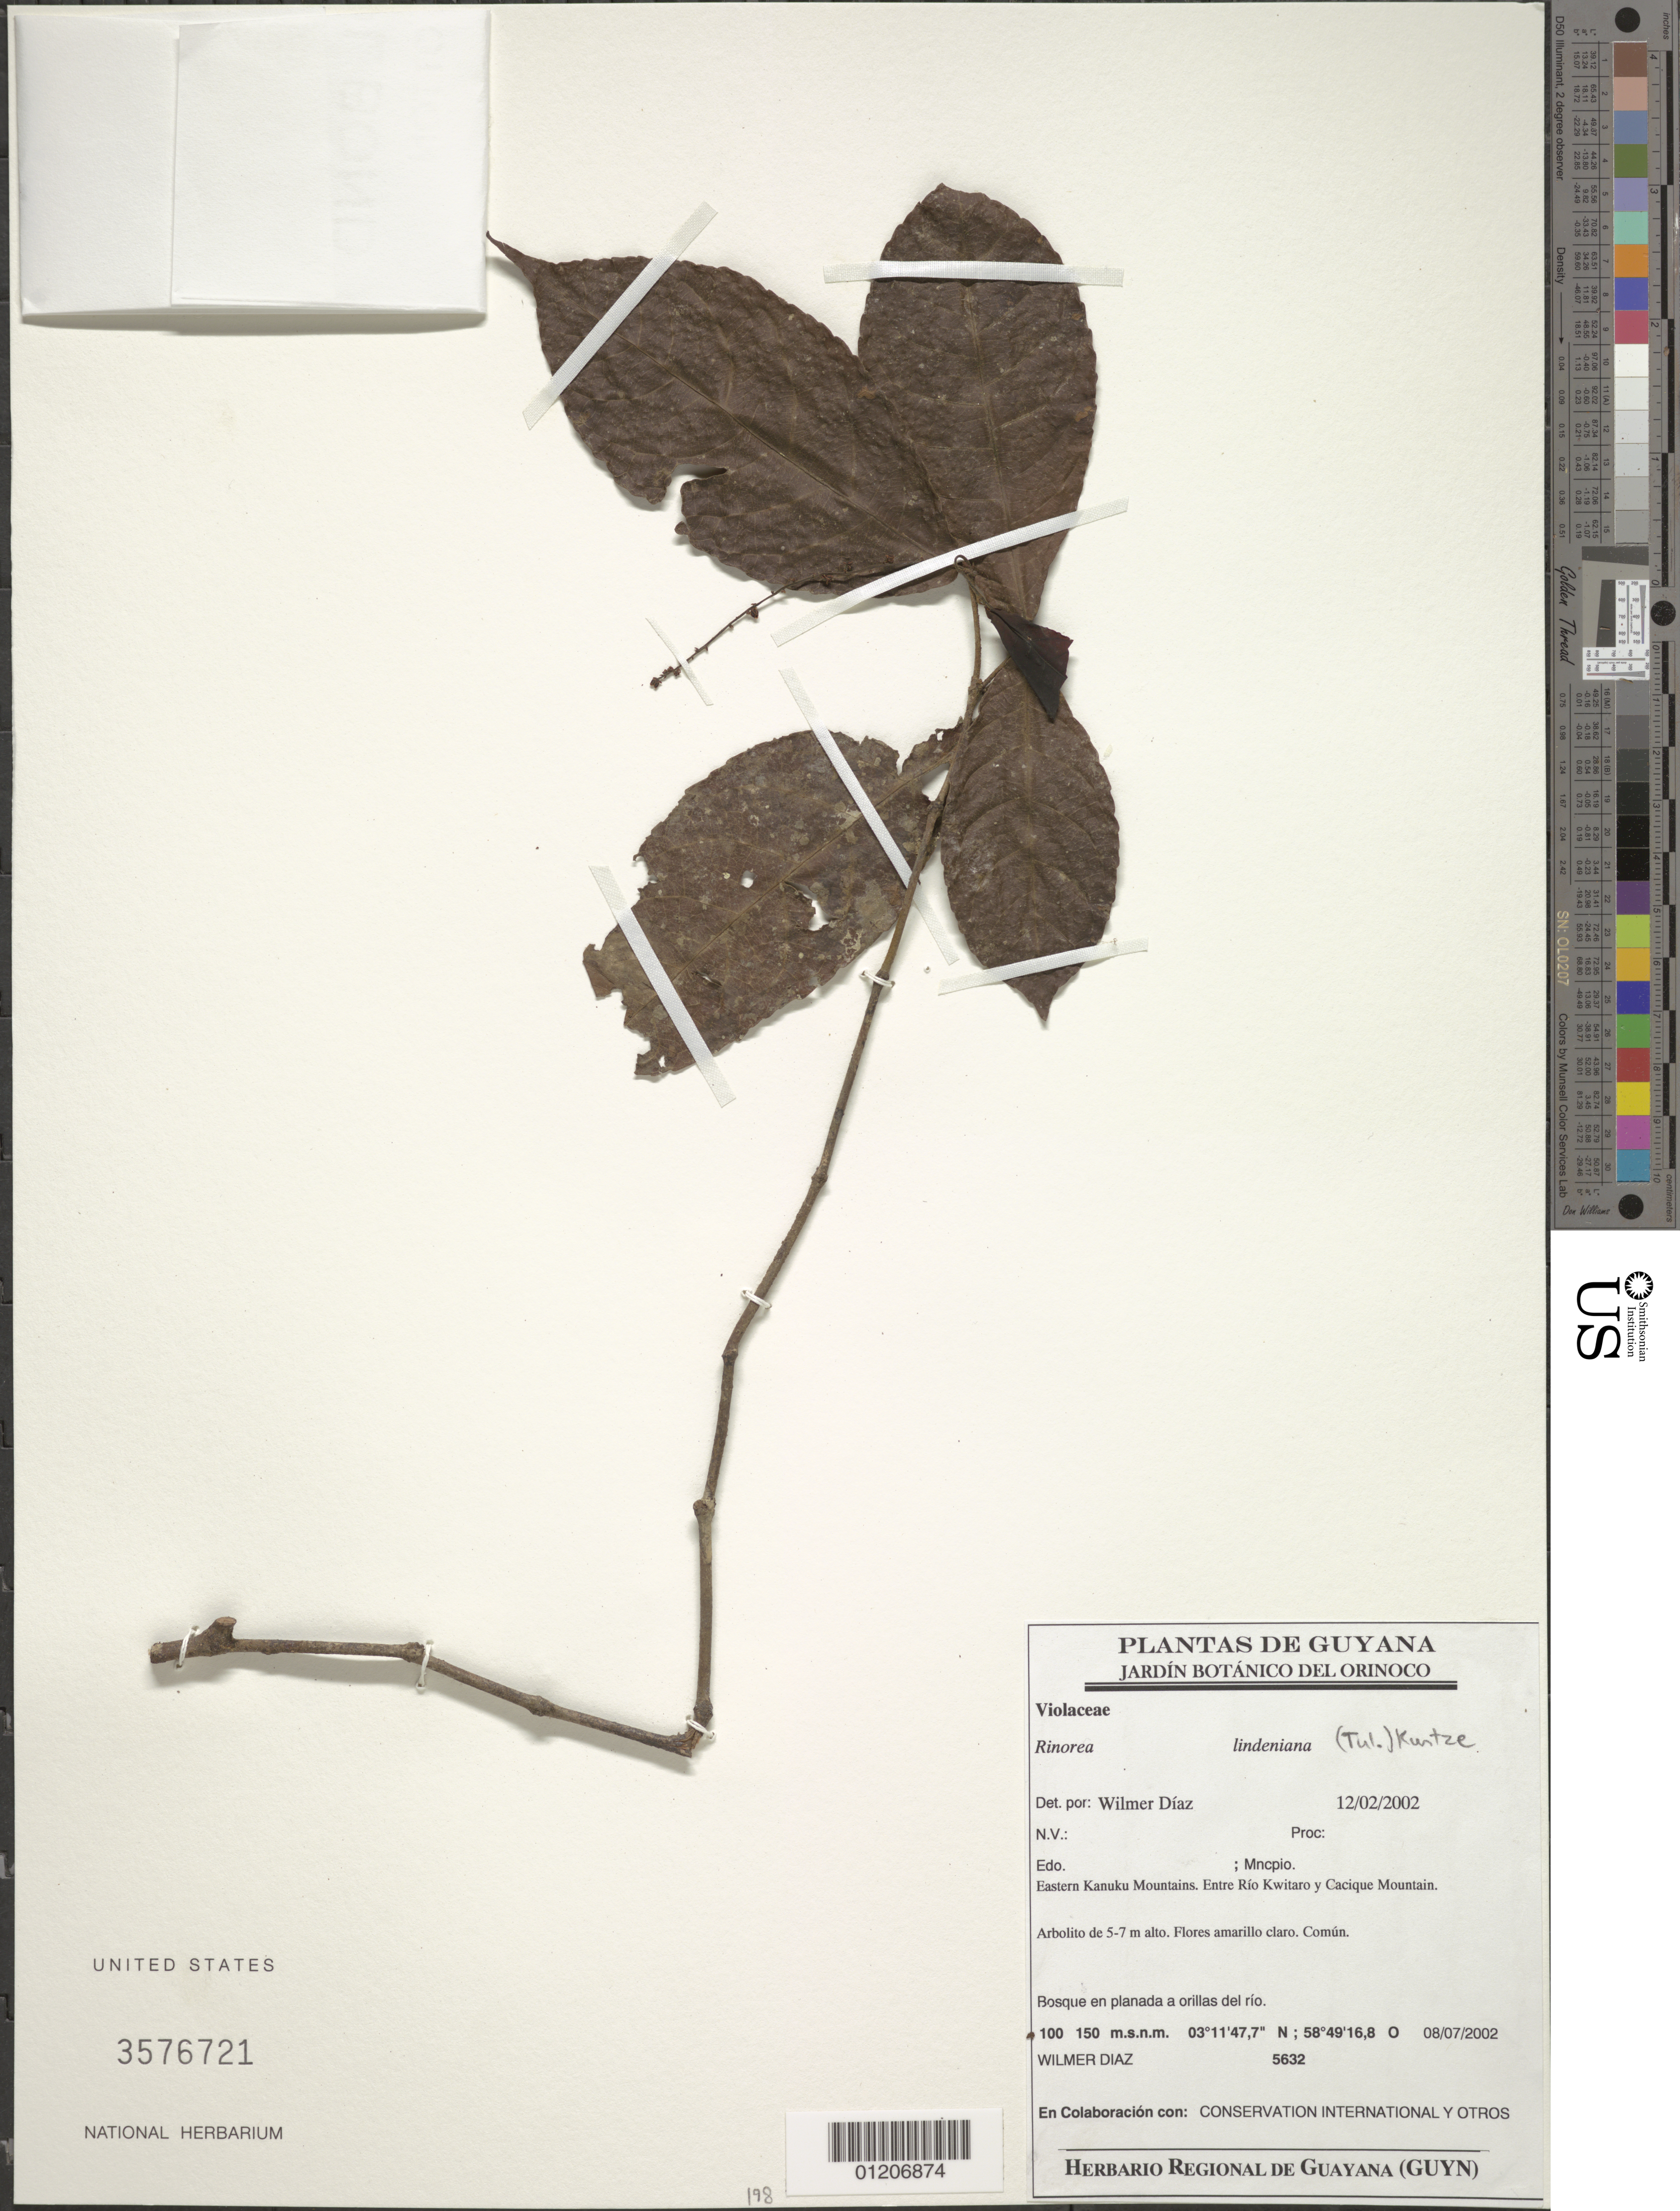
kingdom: Plantae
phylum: Tracheophyta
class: Magnoliopsida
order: Malpighiales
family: Violaceae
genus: Rinorea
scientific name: Rinorea lindeniana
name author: (Tul.) Kuntze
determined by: Díaz P., Wilmer A.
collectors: W. Díaz P.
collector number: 5632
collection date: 2002-07-08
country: Guyana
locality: Eastern Kanuku Mountains. Entre Rio Kwitaro y Cacique Mountain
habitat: Bosque en planada a orillas del rio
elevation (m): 100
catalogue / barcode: US 3576721